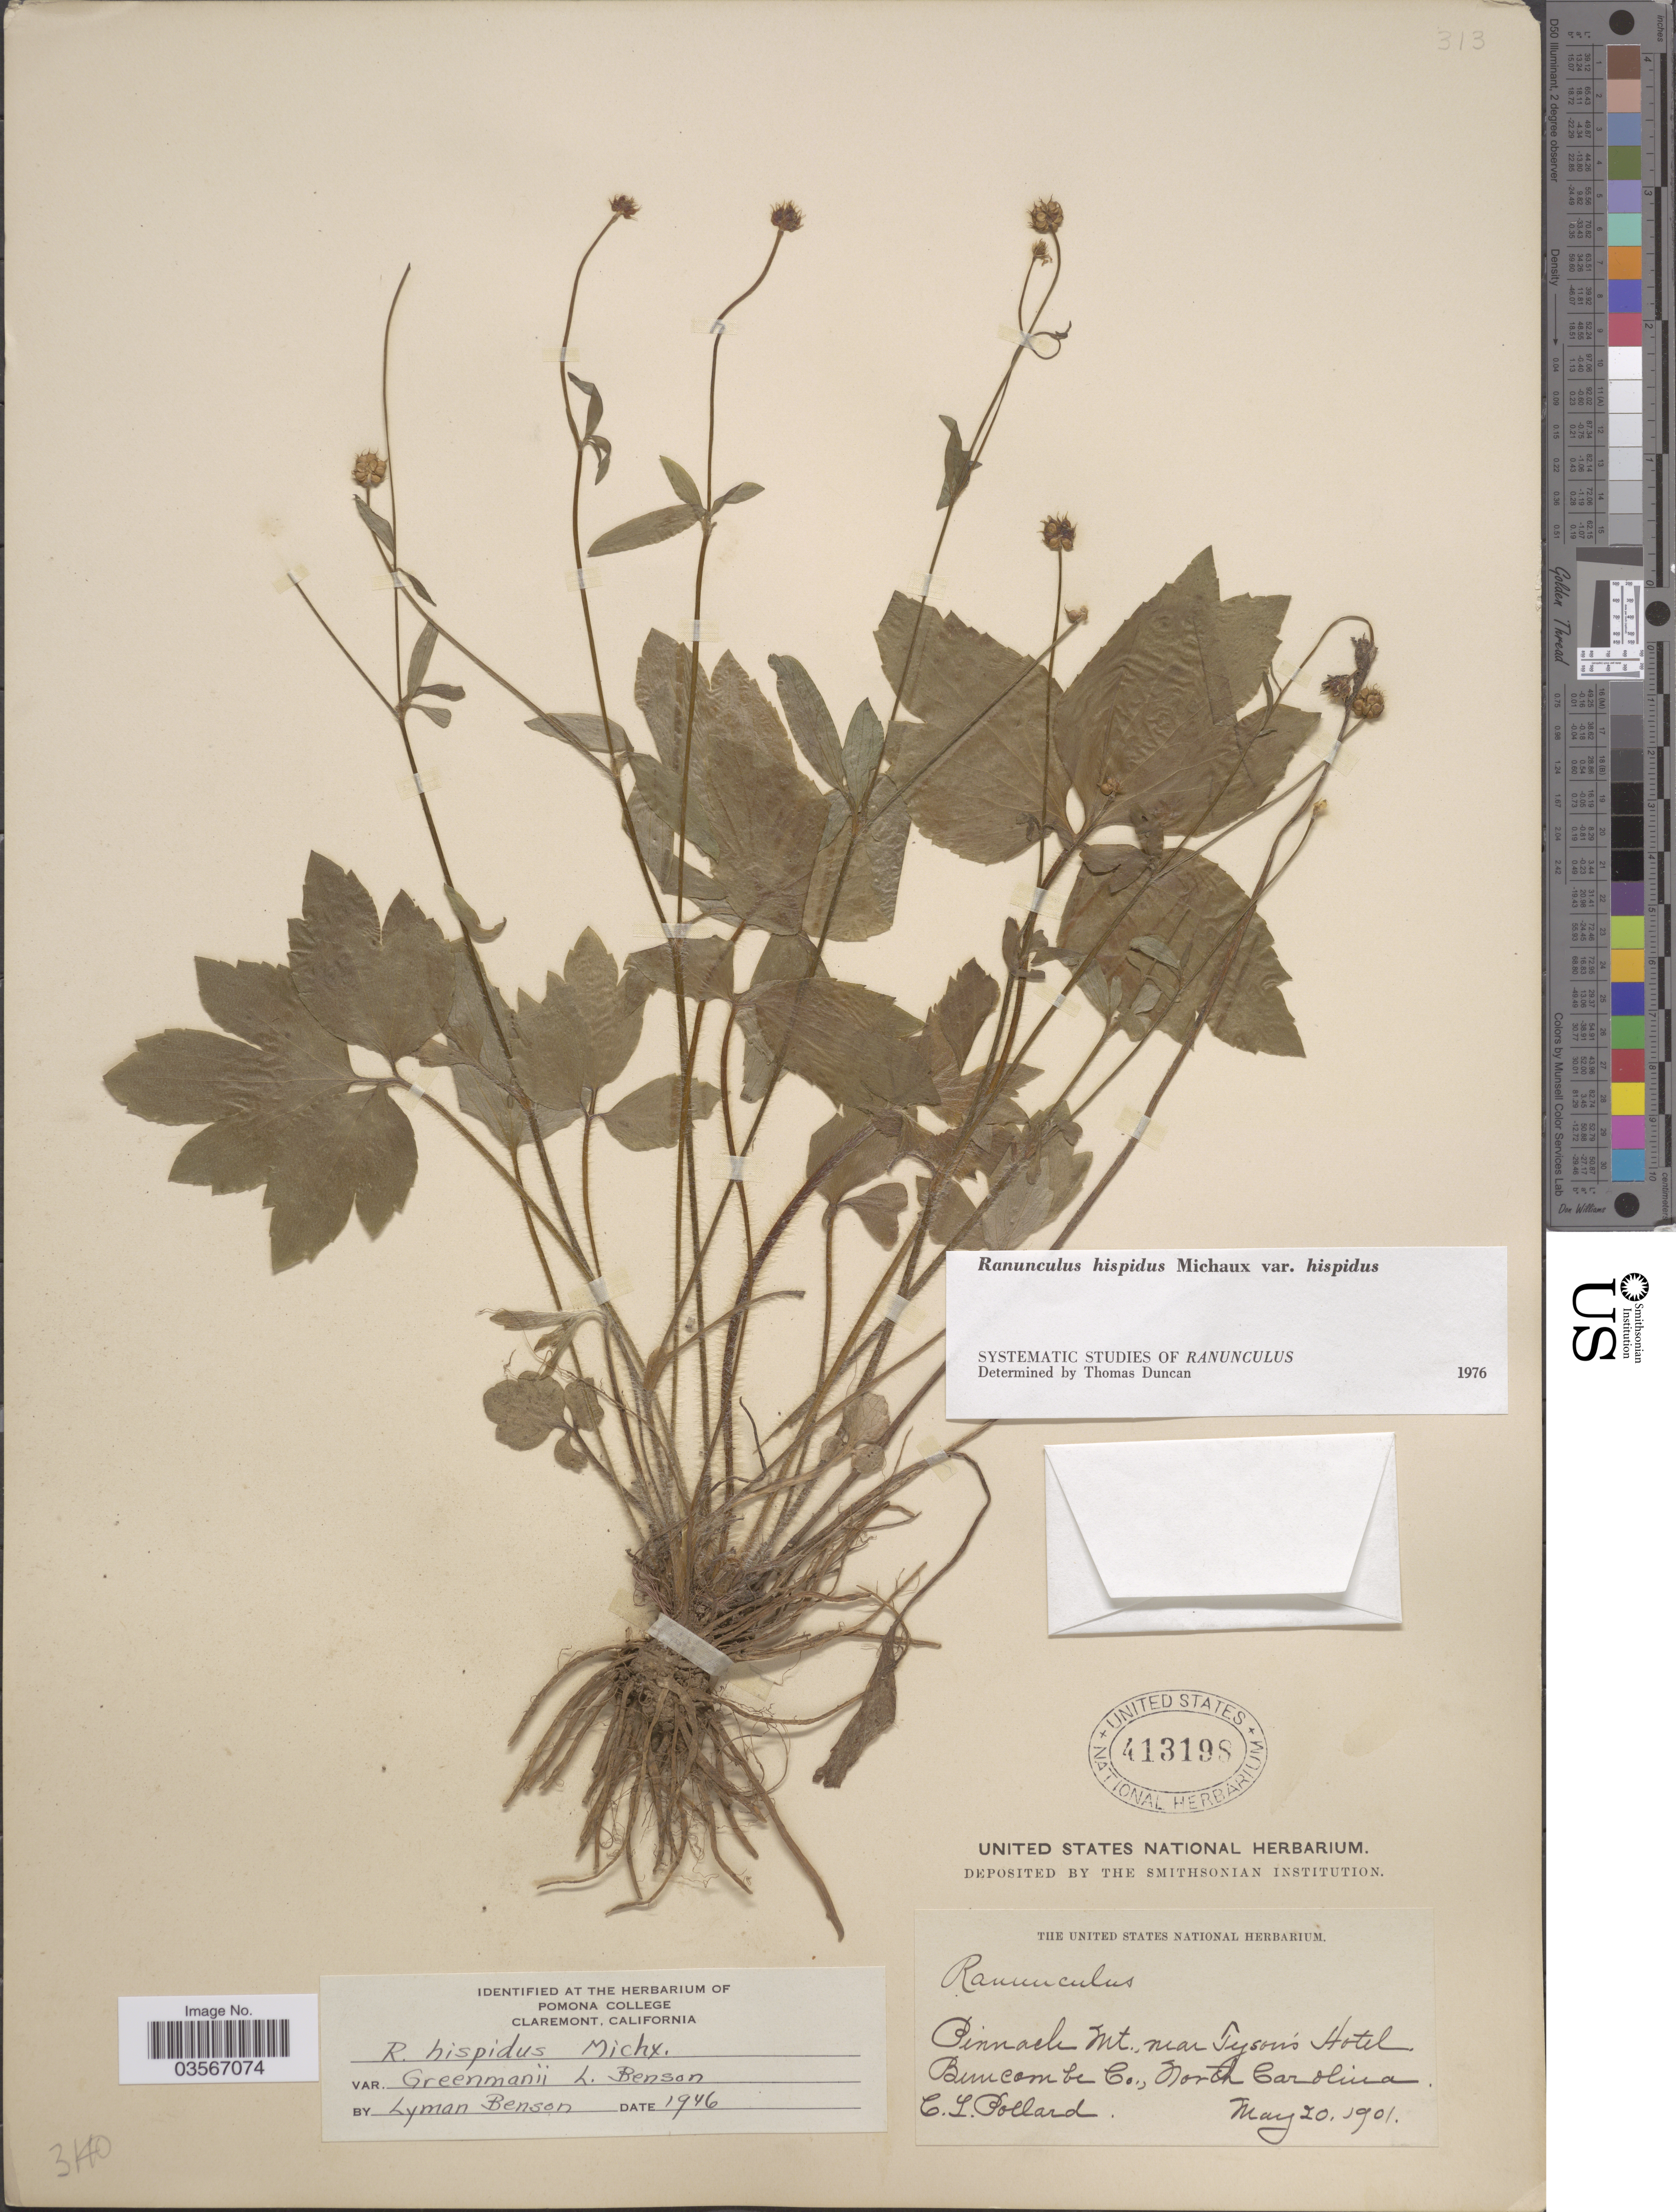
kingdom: Plantae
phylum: Tracheophyta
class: Magnoliopsida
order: Ranunculales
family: Ranunculaceae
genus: Ranunculus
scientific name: Ranunculus hispidus var. hispidus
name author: Michx.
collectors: C. L. Pollard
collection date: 1901-05-20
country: United States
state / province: North Carolina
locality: Pinnacle Mt., near Tyson's Hotel. Buncombe Co.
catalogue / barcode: US 413198